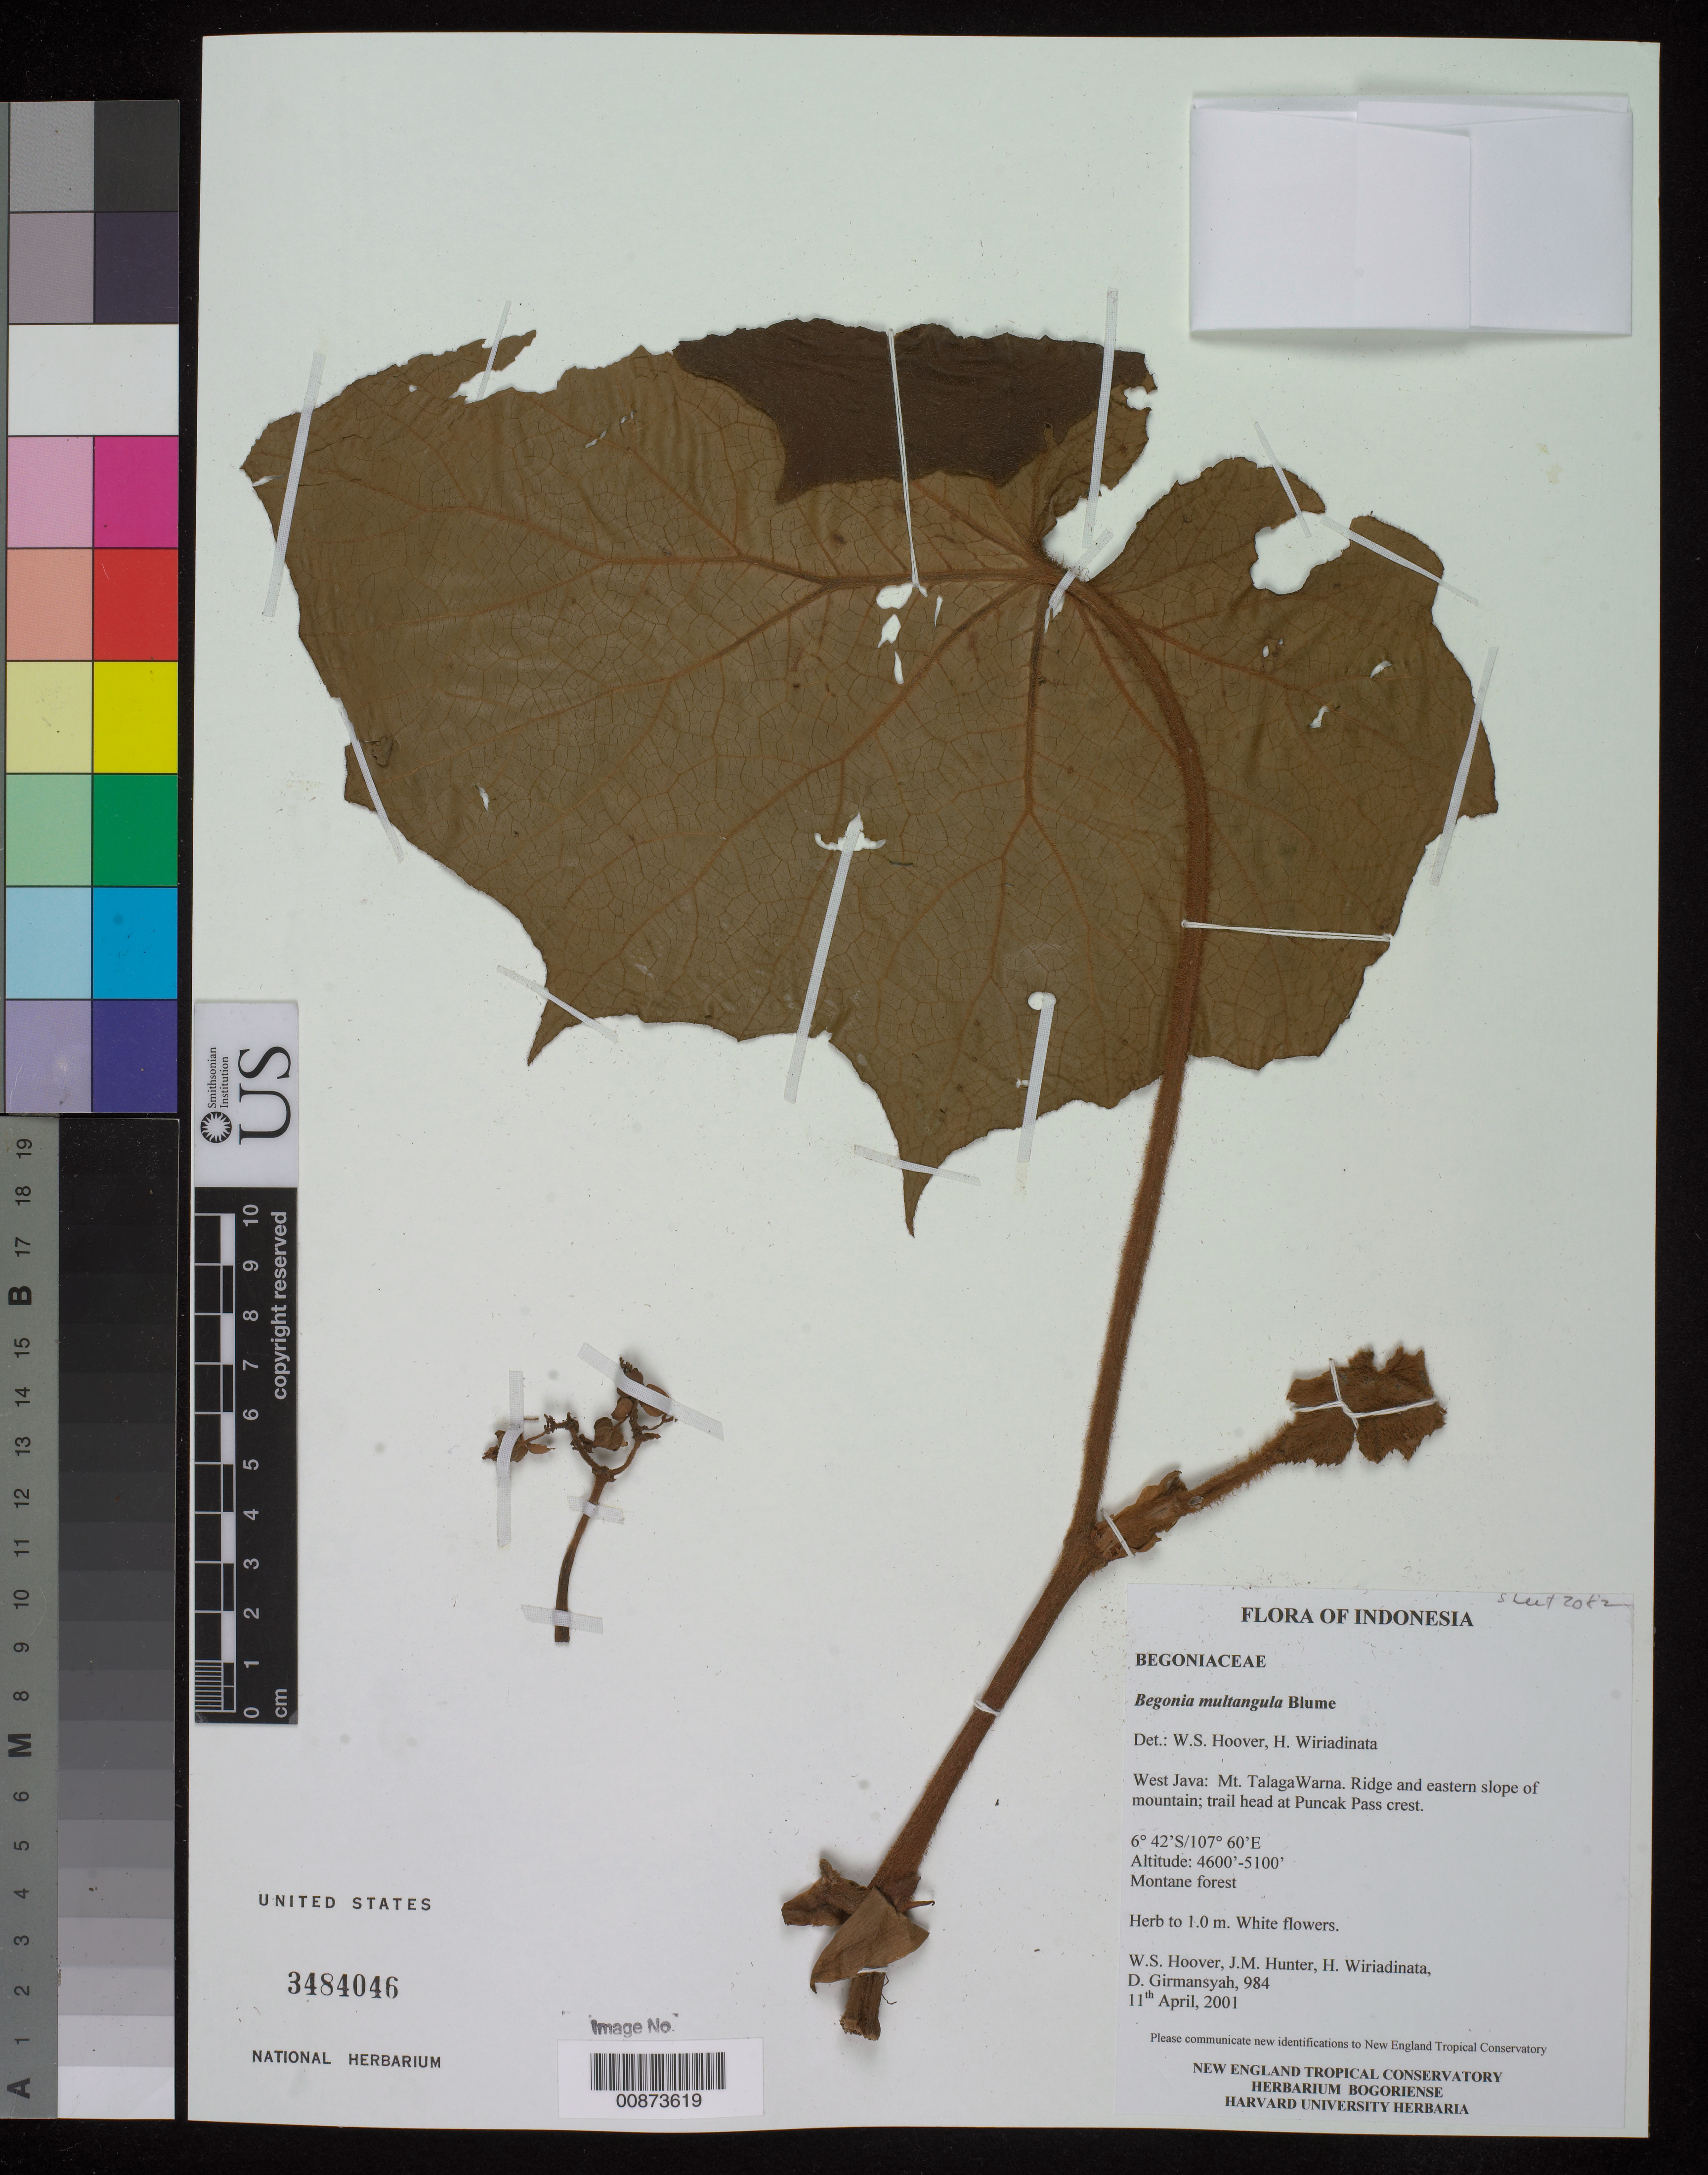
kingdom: Plantae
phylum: Tracheophyta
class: Magnoliopsida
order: Cucurbitales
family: Begoniaceae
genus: Begonia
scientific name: Begonia multangula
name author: Blume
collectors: W. S. Hoover, J. Hunter, H. Wiriadinata & D. Girmansyah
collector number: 984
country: Indonesia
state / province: Java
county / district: Jawa Barat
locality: Mt. Talaga Warna.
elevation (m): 1402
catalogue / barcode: US 3484046